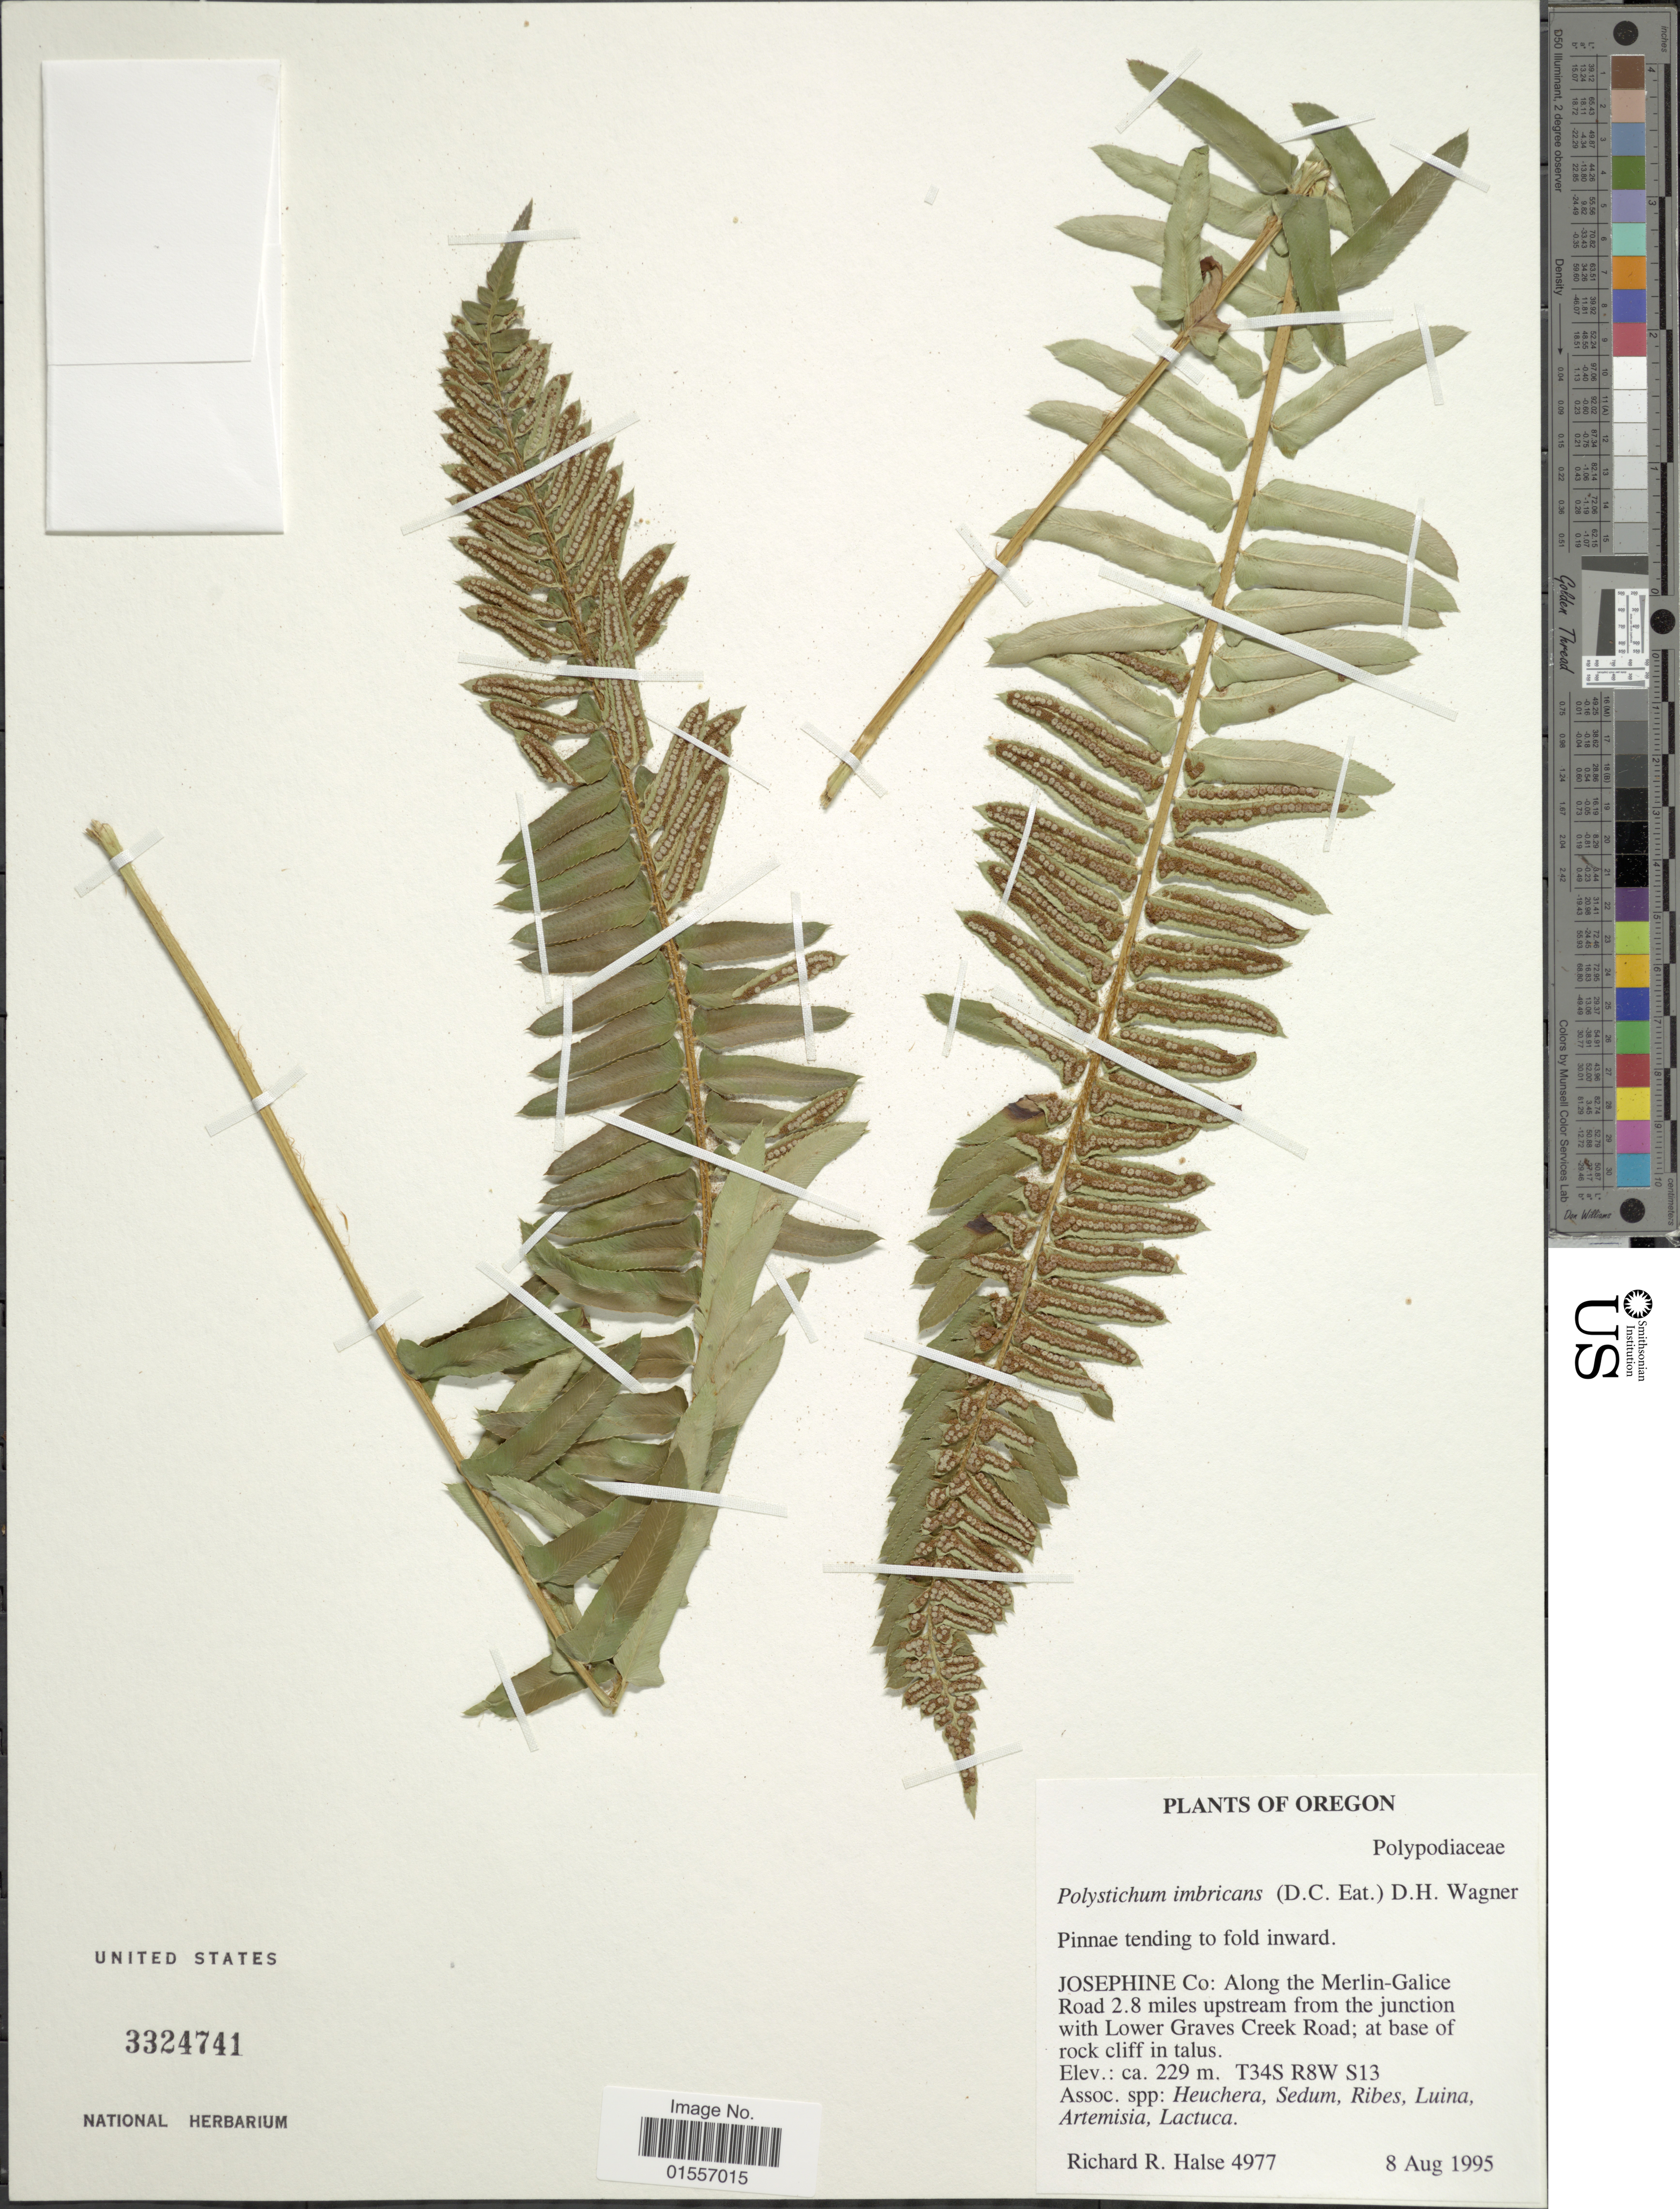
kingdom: Plantae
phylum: Tracheophyta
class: Polypodiopsida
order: Polypodiales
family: Dryopteridaceae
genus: Polystichum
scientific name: Polystichum imbricans subsp. imbricans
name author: (D.C. Eaton) D.H. Wagner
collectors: R. Halse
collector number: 4977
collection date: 1995-08-08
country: United States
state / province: Oregon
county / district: Josephine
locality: Josephine Co: Along the Merlin-galice Road 2.8 miles upstream from the junction with Lower Creek Road, T34S R8W S13.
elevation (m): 229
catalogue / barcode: US 3324741